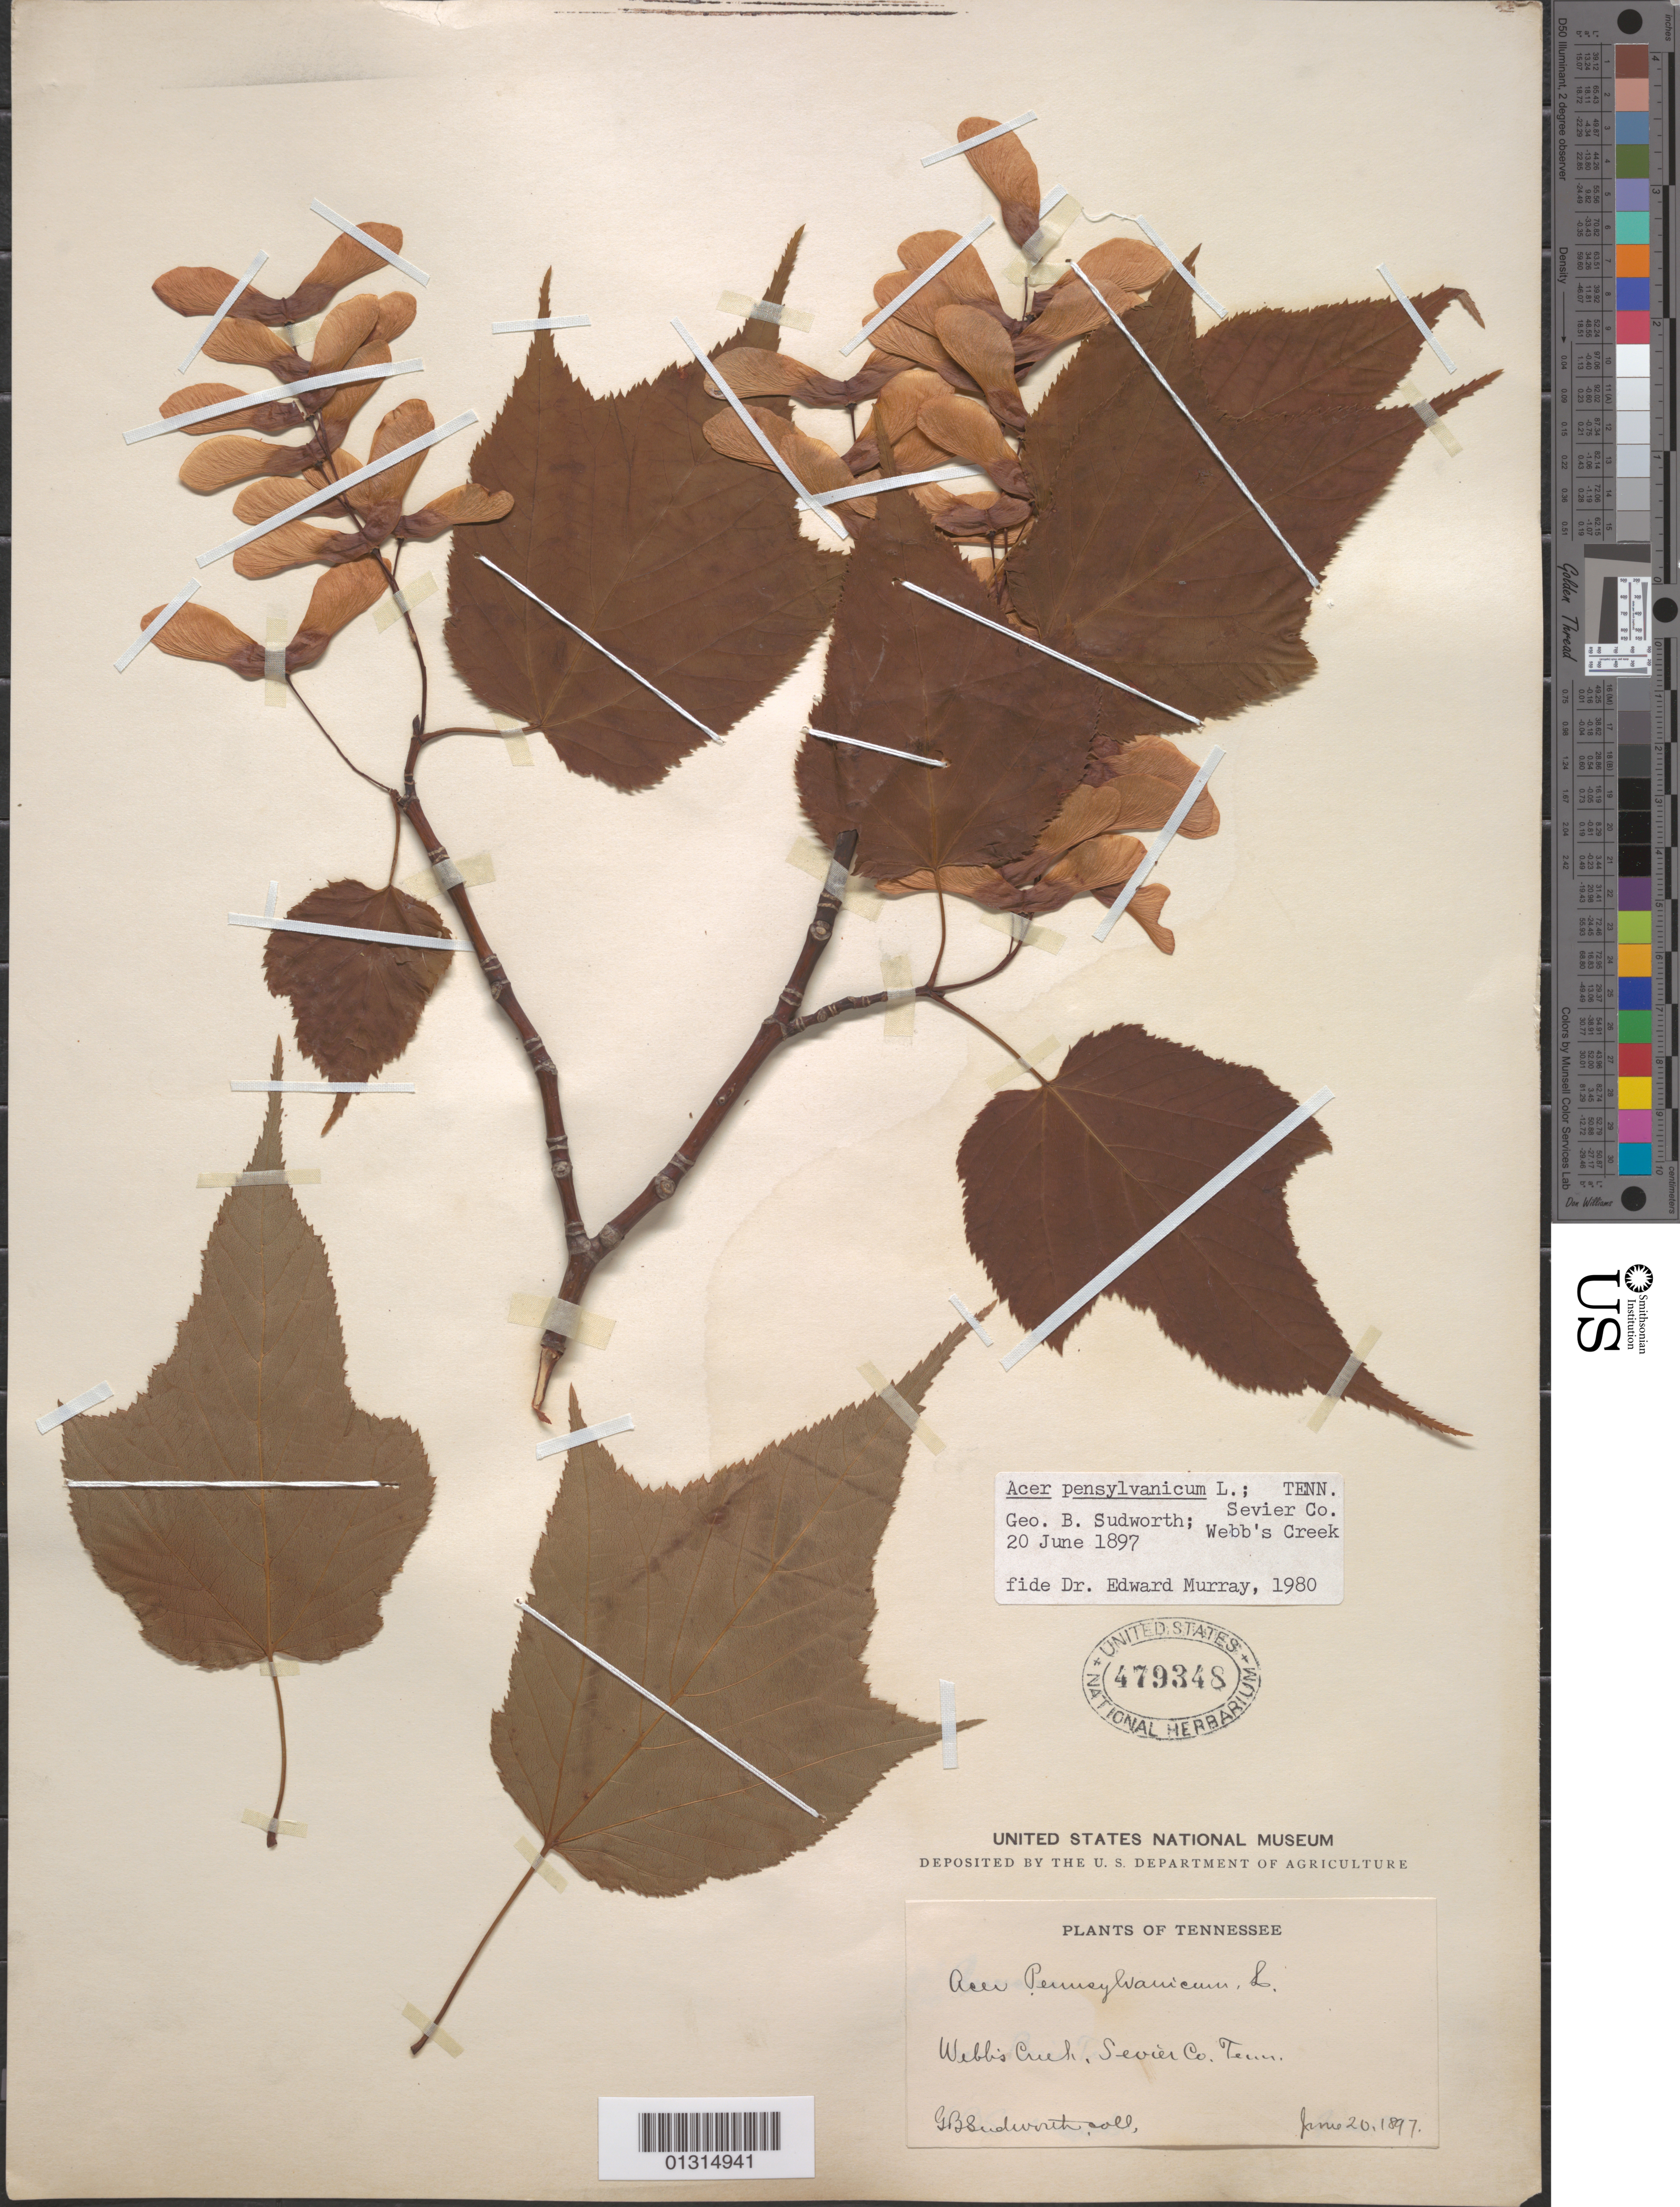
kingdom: Plantae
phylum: Tracheophyta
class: Magnoliopsida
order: Sapindales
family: Sapindaceae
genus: Acer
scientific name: Acer pensylvanicum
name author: L.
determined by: Murray, Edward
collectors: G. B. Sudworth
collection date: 1897-06-20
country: United States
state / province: Tennessee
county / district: Sevier County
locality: Sevier County, Webb's Creek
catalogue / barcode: US 479348